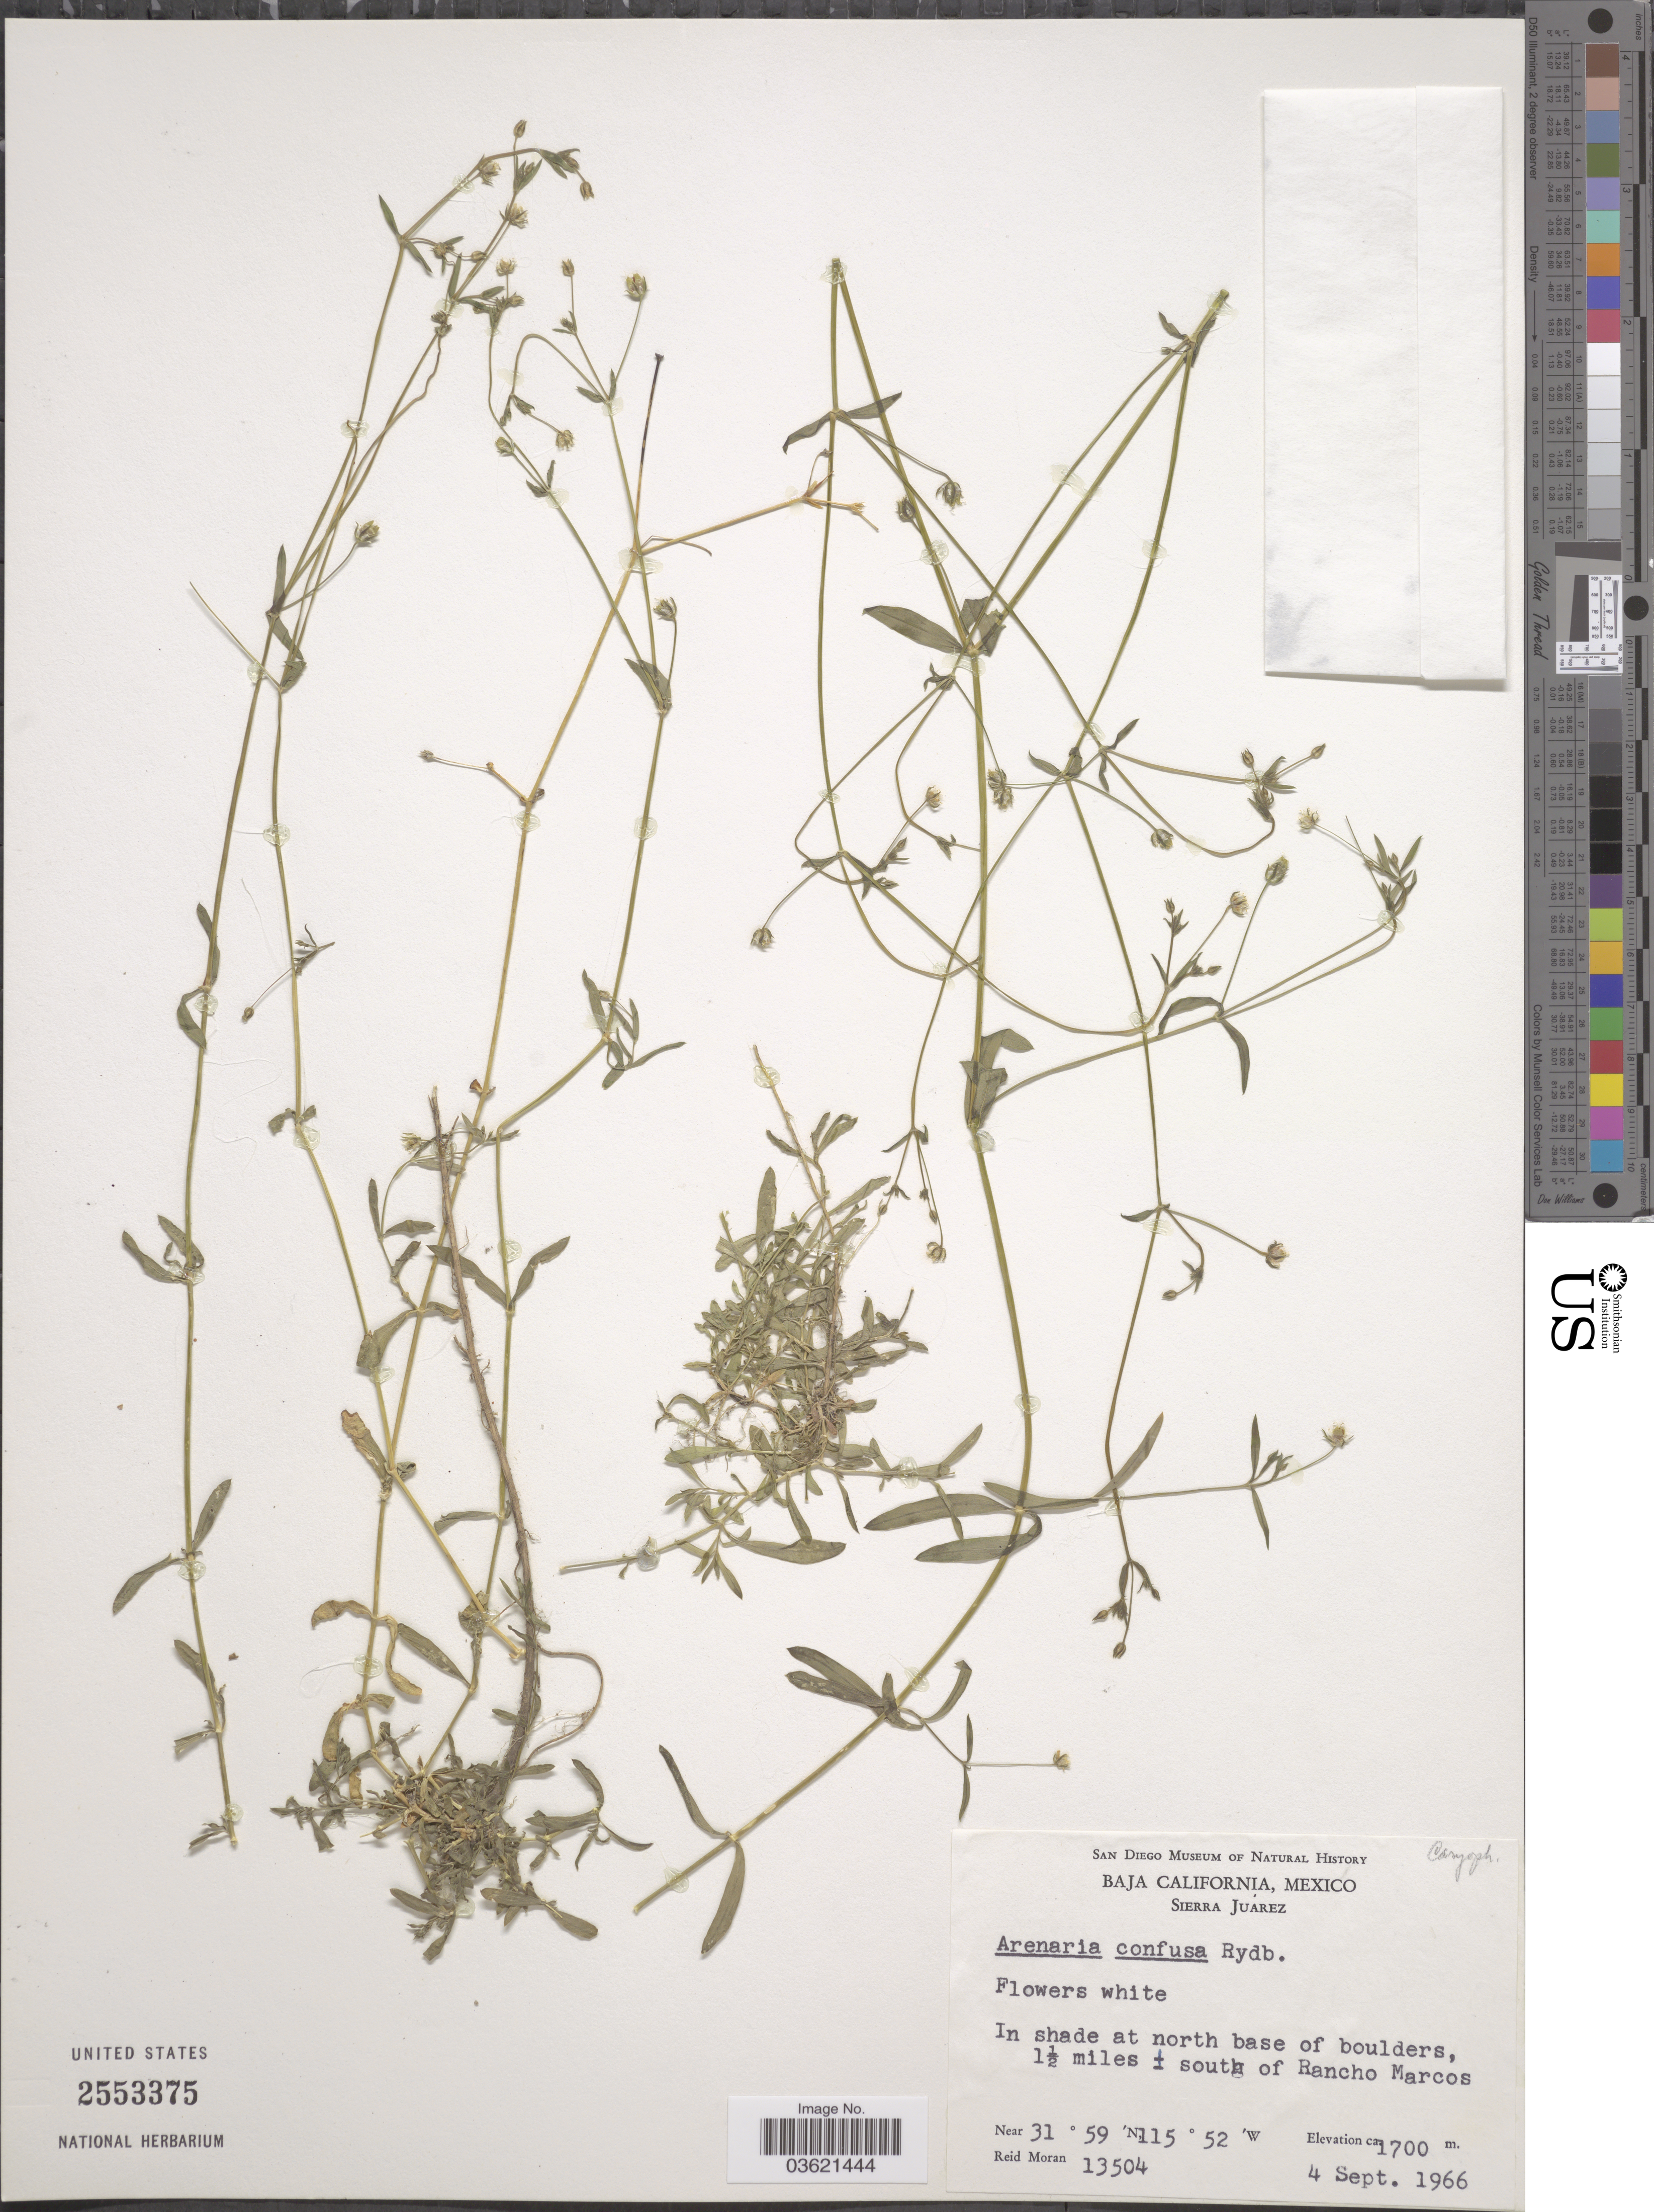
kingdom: Plantae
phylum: Tracheophyta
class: Magnoliopsida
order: Caryophyllales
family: Caryophyllaceae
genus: Arenaria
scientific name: Arenaria confusa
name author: Rydb.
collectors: R. Moran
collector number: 13504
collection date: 1966-09-04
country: Mexico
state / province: Baja California Norte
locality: Sierra Juárez. In shade at north base of boulders, 1½ miles south of Rancho Marcos.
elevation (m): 1700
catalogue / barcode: US 2553375